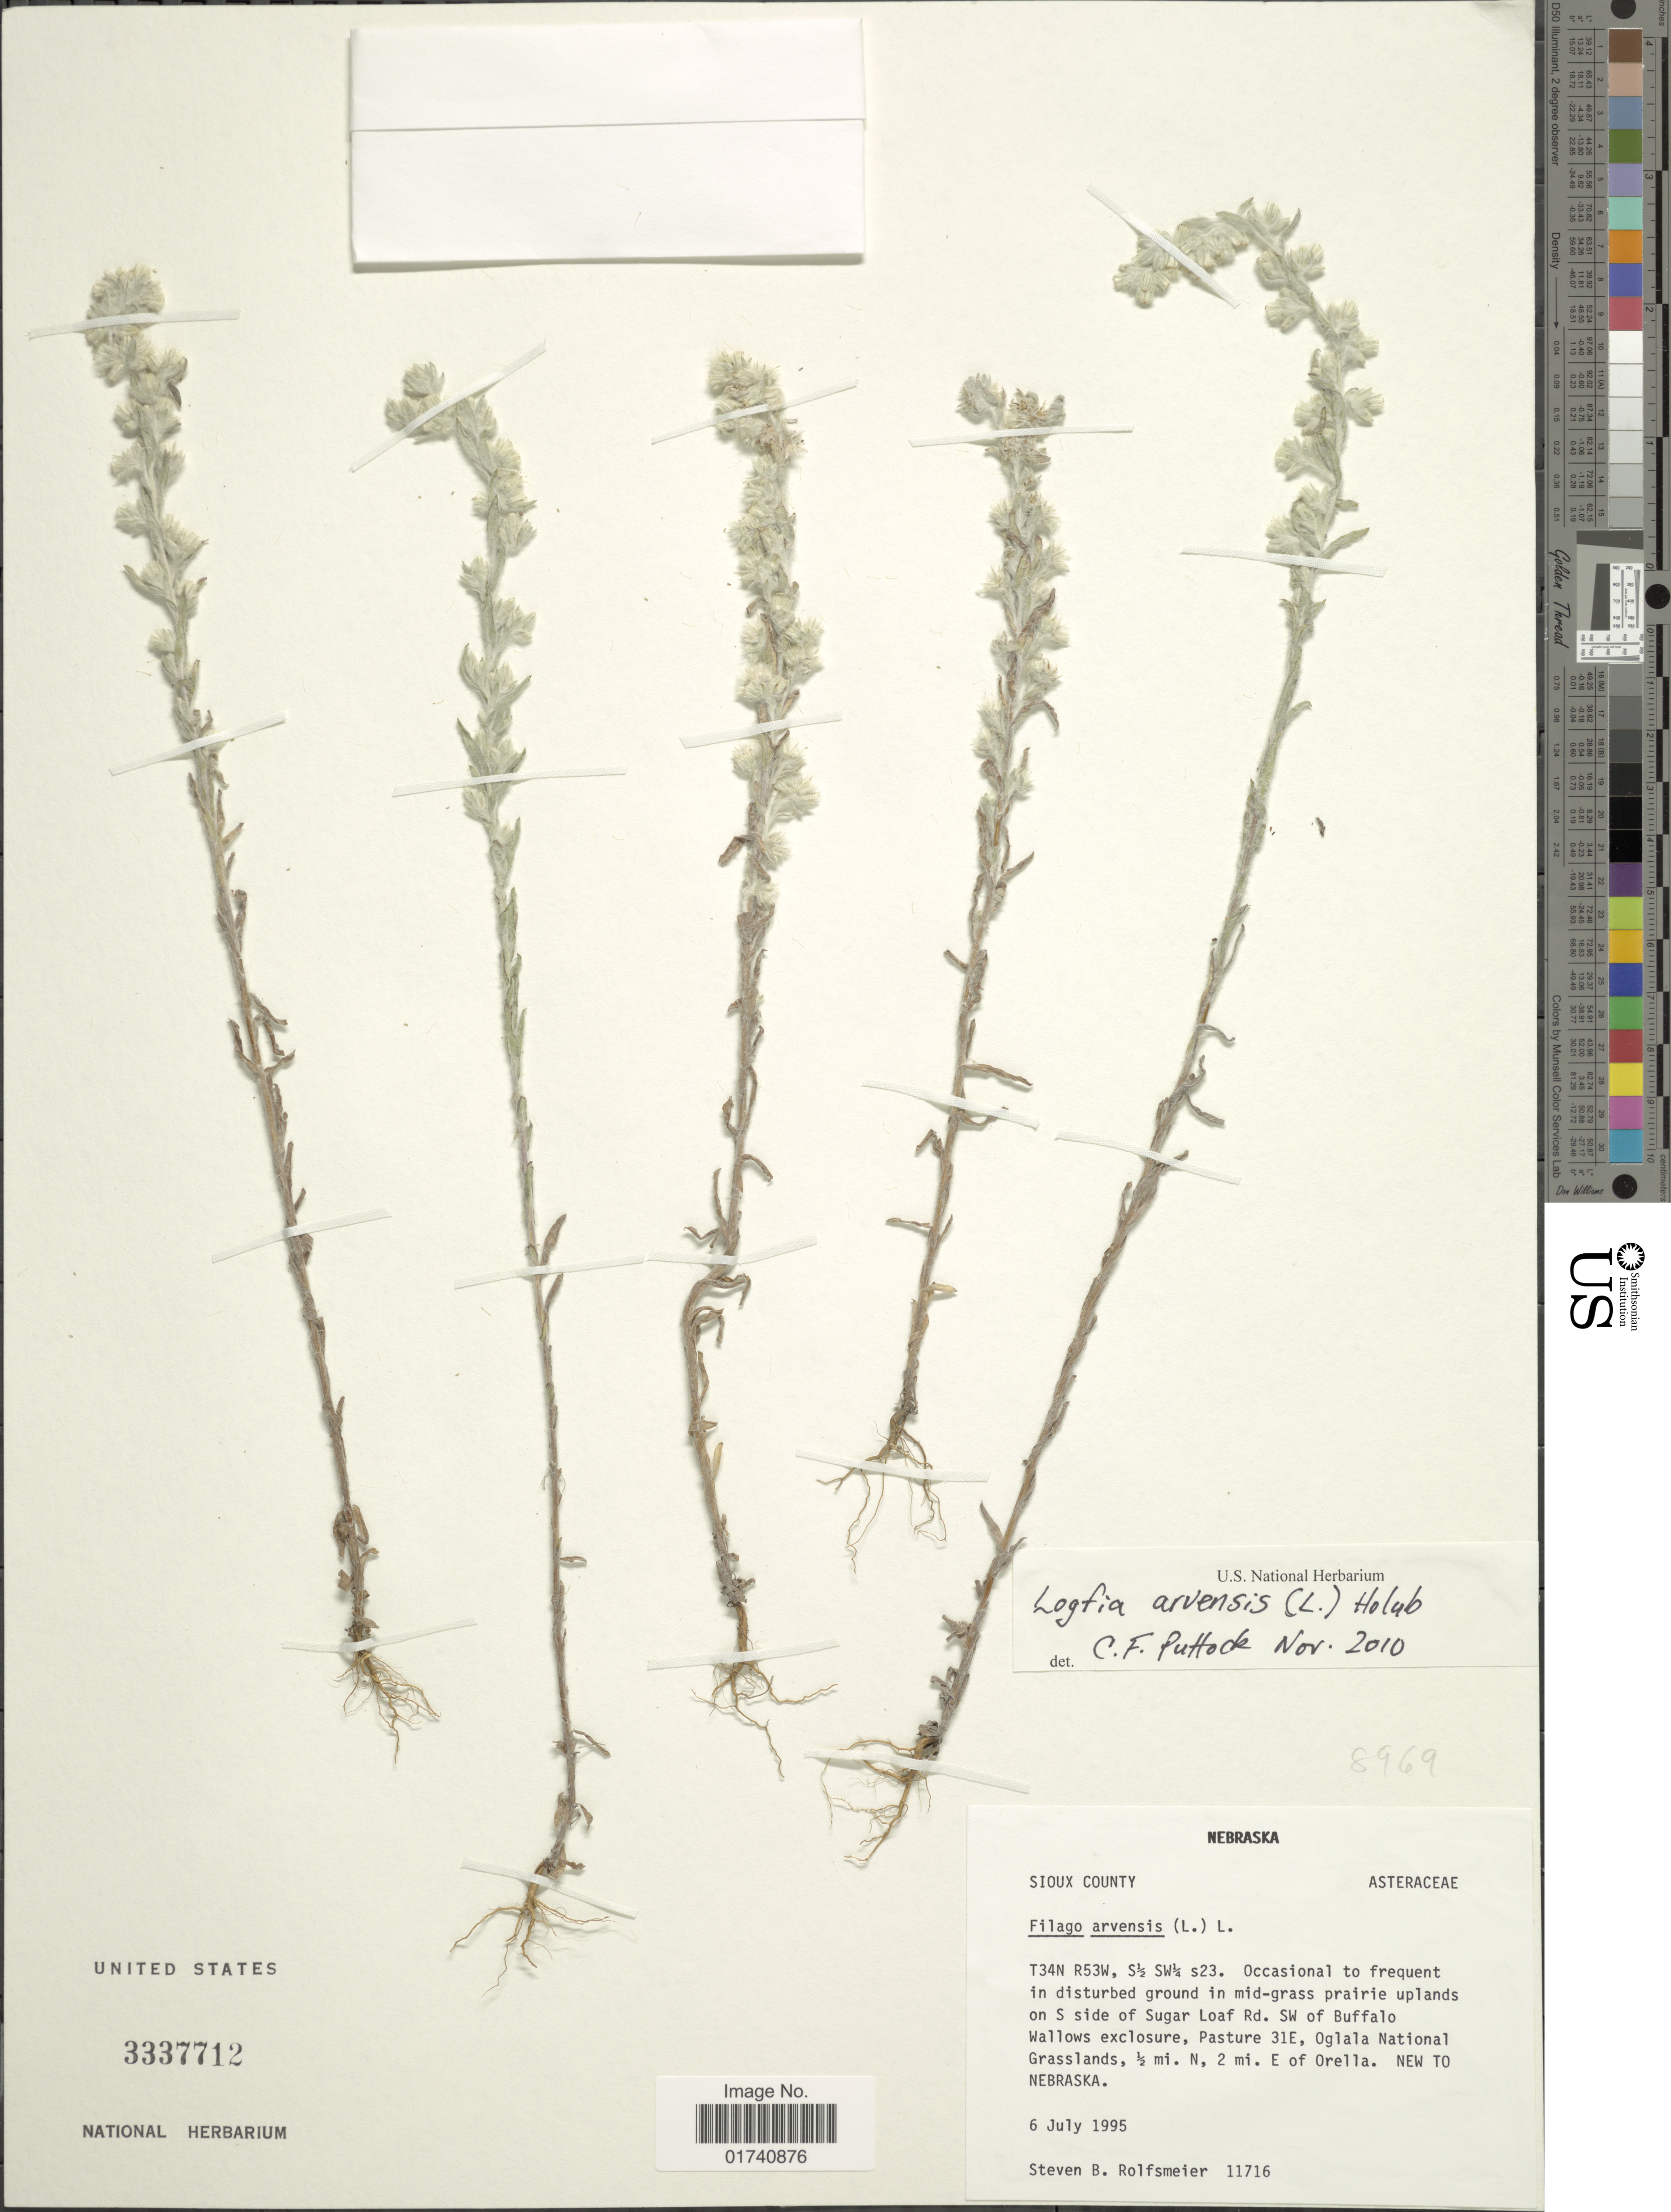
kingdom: Plantae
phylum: Tracheophyta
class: Magnoliopsida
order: Asterales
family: Asteraceae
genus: Logfia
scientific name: Logfia arvensis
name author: (L.) Holub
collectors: S. Rolfsmeier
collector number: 11716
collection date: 1995-07-06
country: United States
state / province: Nebraska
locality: Sioux County. T34N R53W, S½ SW¼ s23. Uplands on S side of Sugar Loaf Rd. SW of Buffalo Wallows exclosure, Pasture 31E, Oglala National Grasslands, ½ mi. N, 2 mi. E of Orella. New to Nebraska.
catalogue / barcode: US 3337712